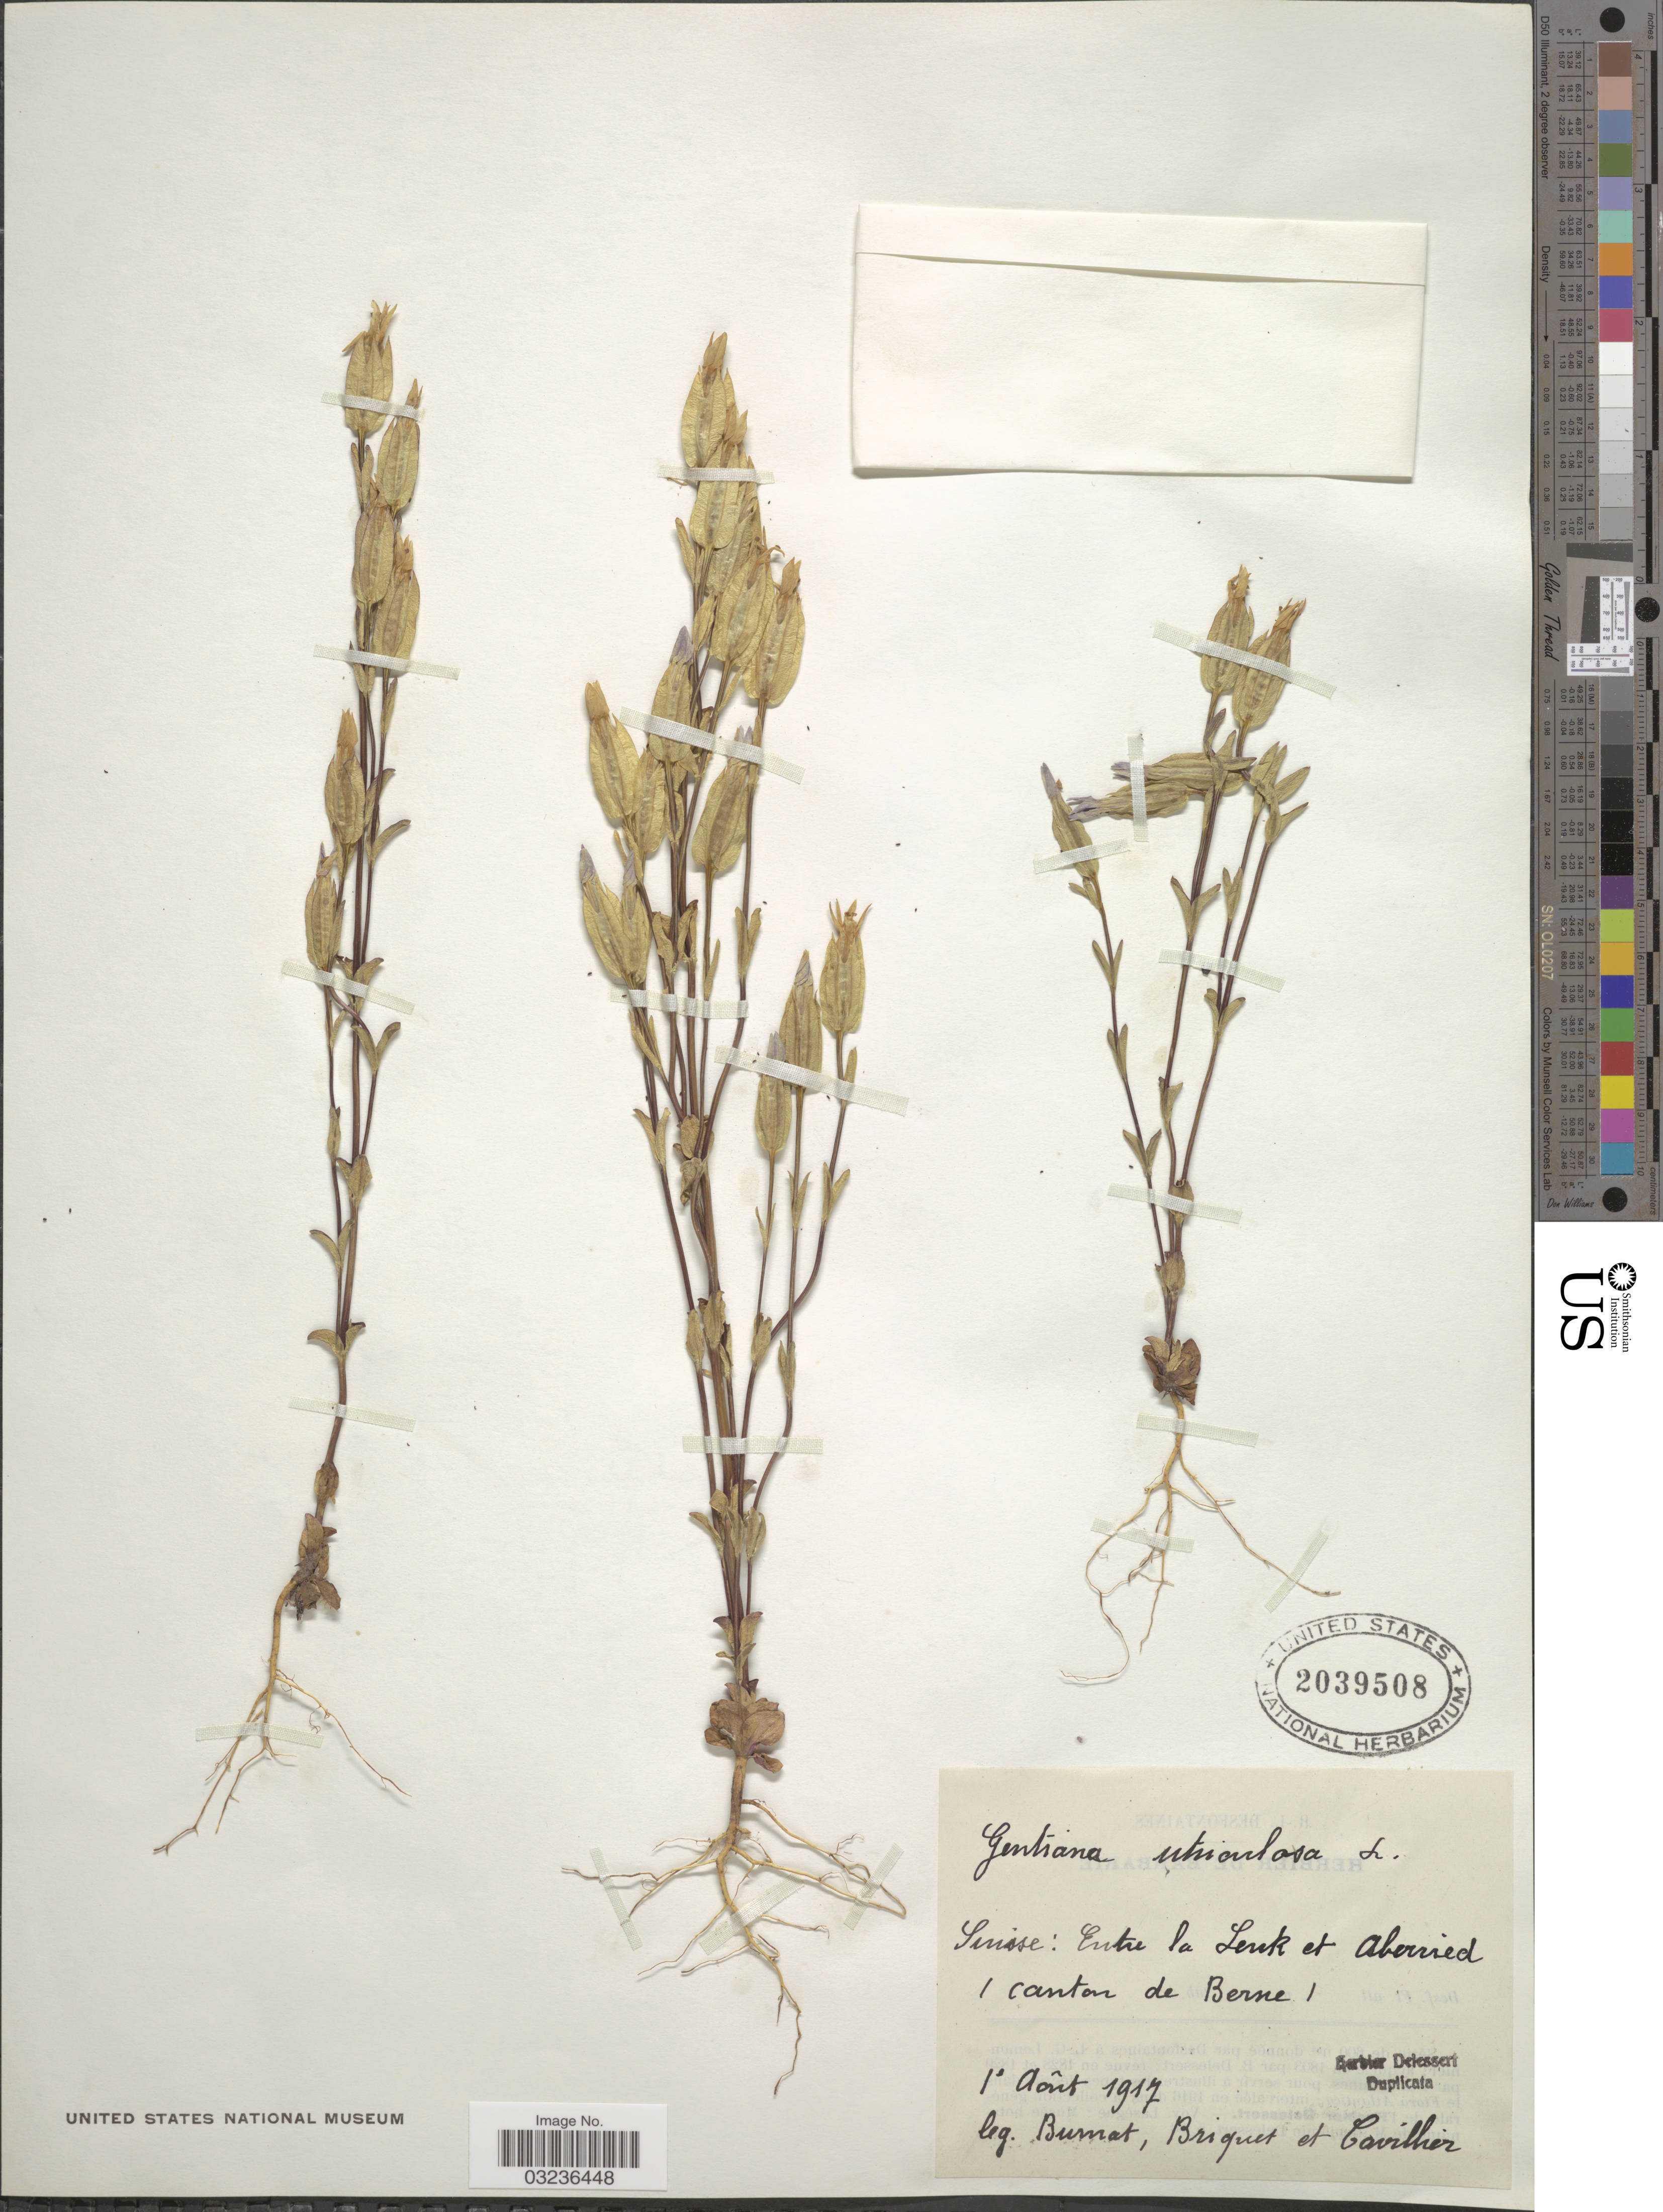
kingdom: Plantae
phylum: Tracheophyta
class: Magnoliopsida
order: Gentianales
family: Gentianaceae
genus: Gentiana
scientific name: Gentiana utriculosa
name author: L.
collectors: Burnat, Briquet & Cavillier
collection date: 1917-08-01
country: Switzerland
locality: Suisse: Entre la Lenk et Aberried (canton de Berne).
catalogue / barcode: US 2039508